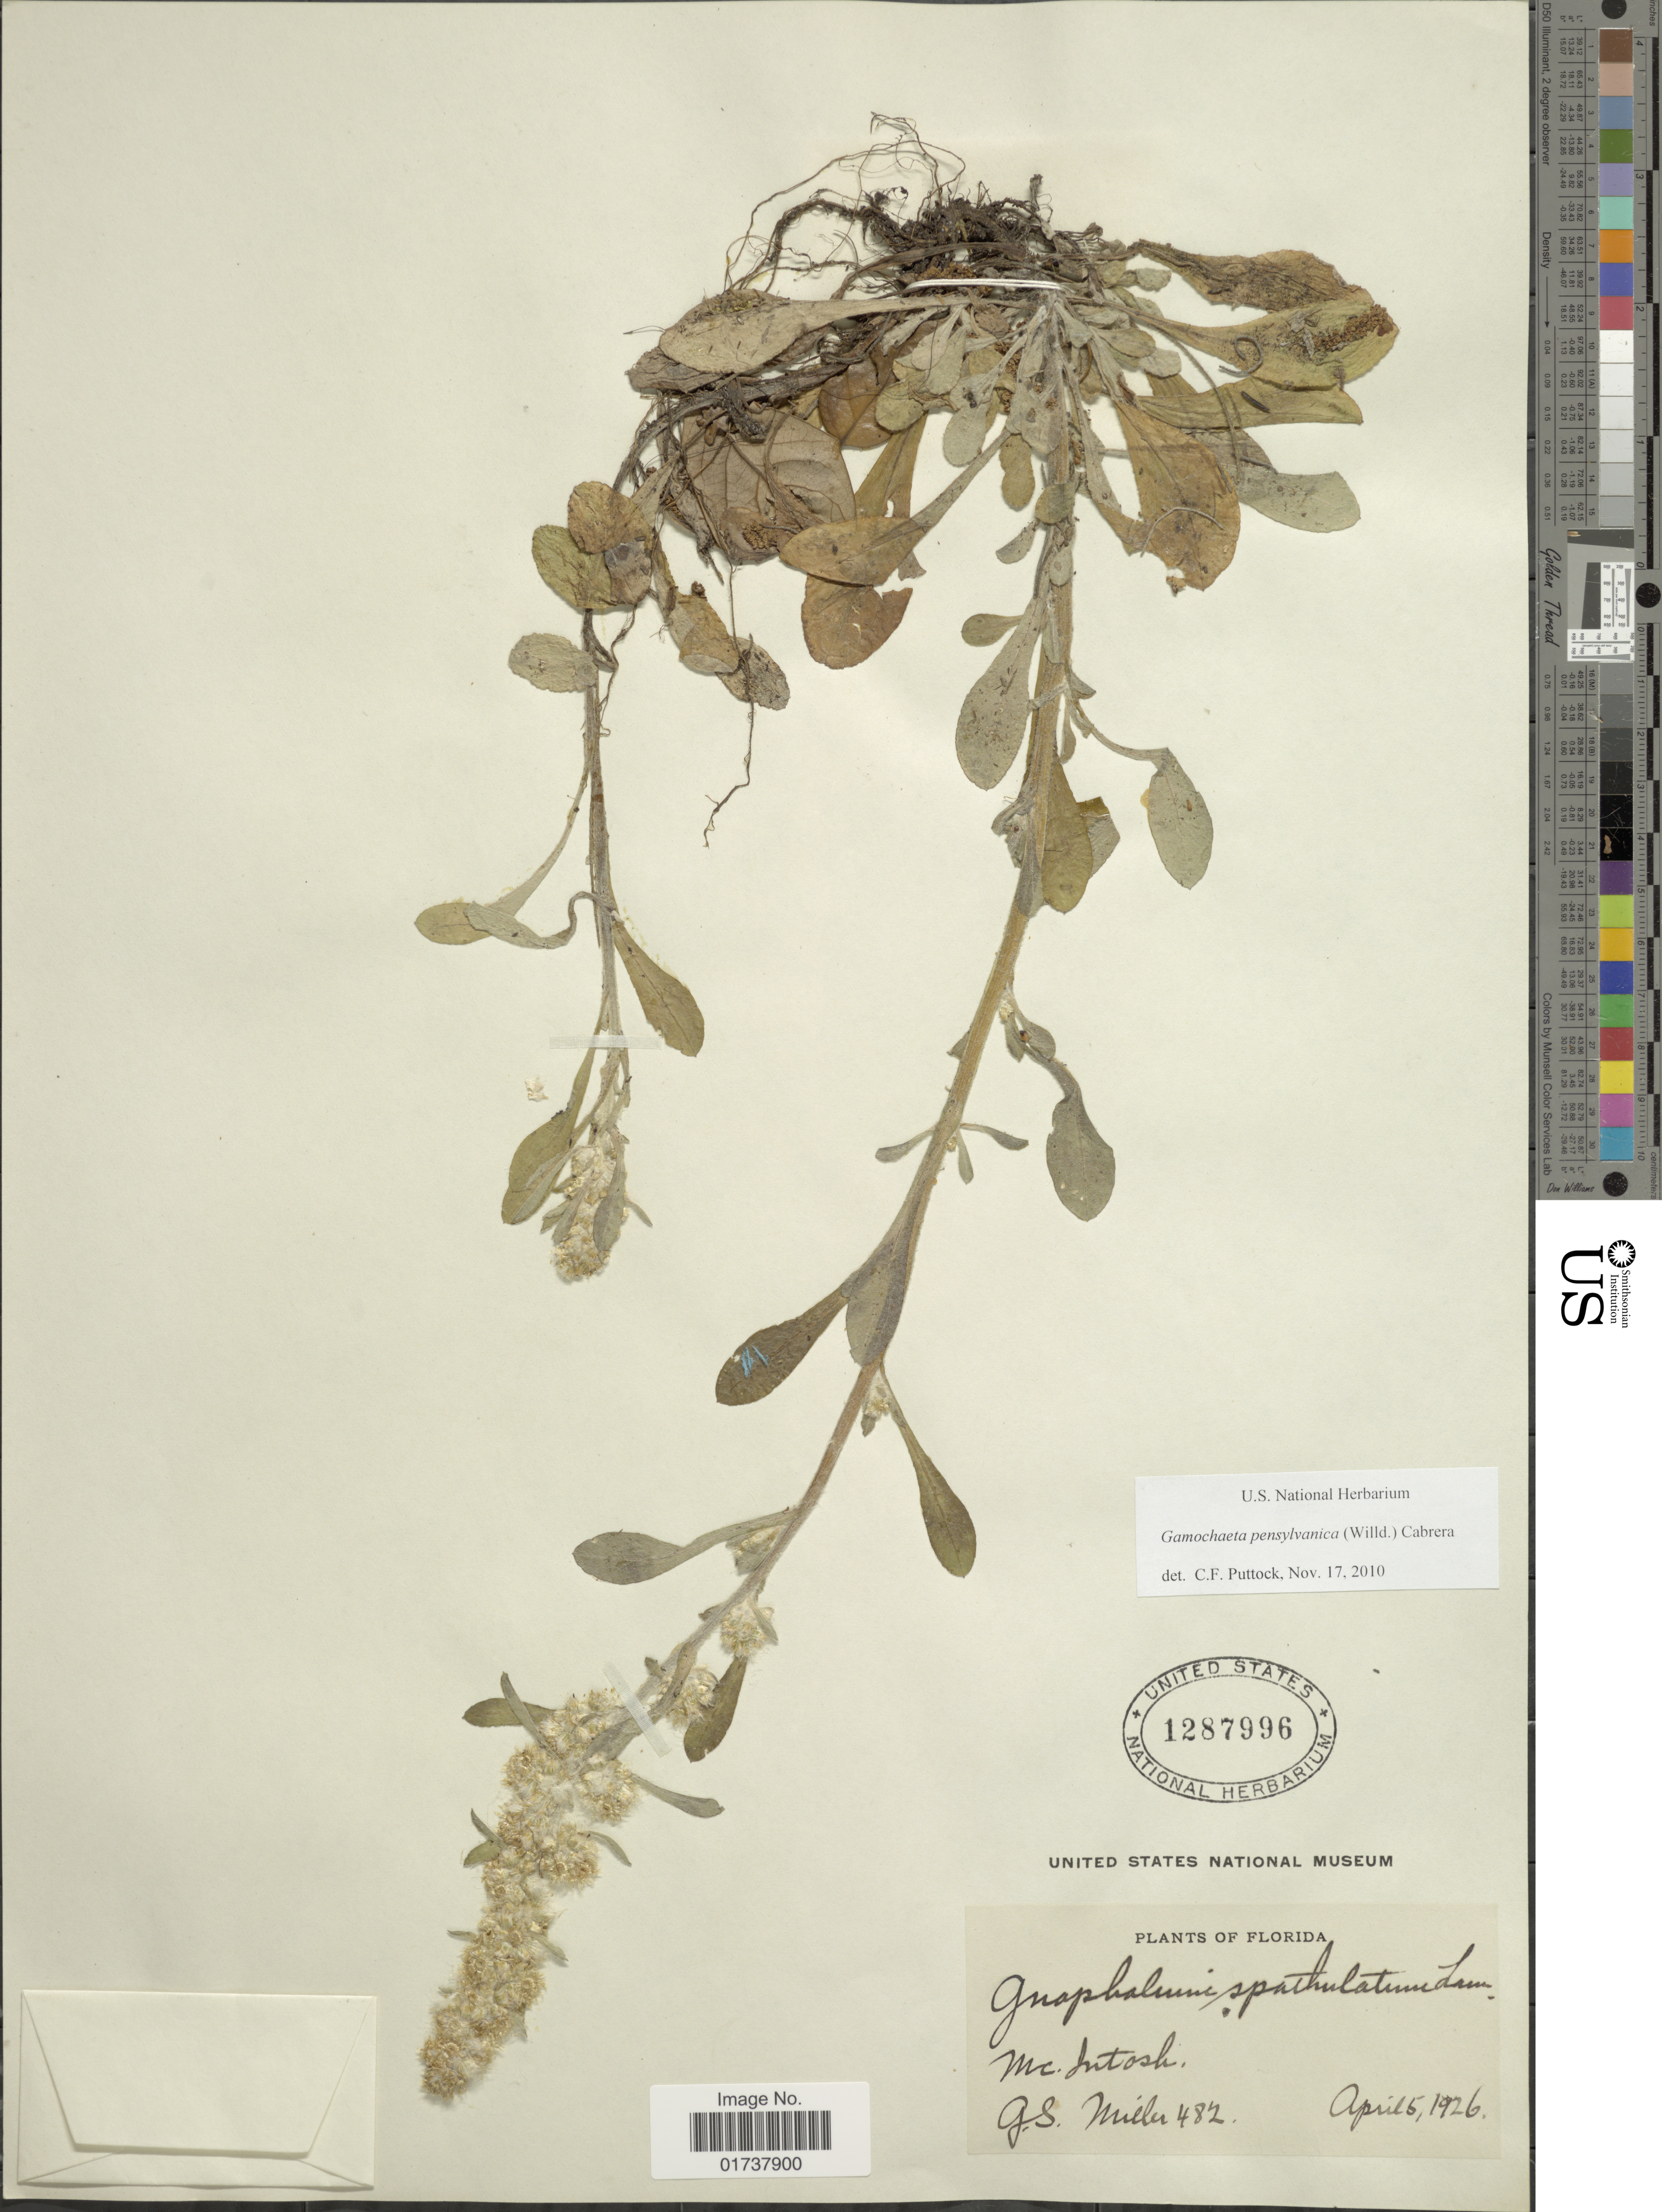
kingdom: Plantae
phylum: Tracheophyta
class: Magnoliopsida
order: Asterales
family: Asteraceae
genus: Gamochaeta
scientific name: Gamochaeta pensylvanica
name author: (Willd.) Cabrera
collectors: G. S. Miller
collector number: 482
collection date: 1926-04-05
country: United States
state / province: Florida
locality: McIntosh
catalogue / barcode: US 1287996